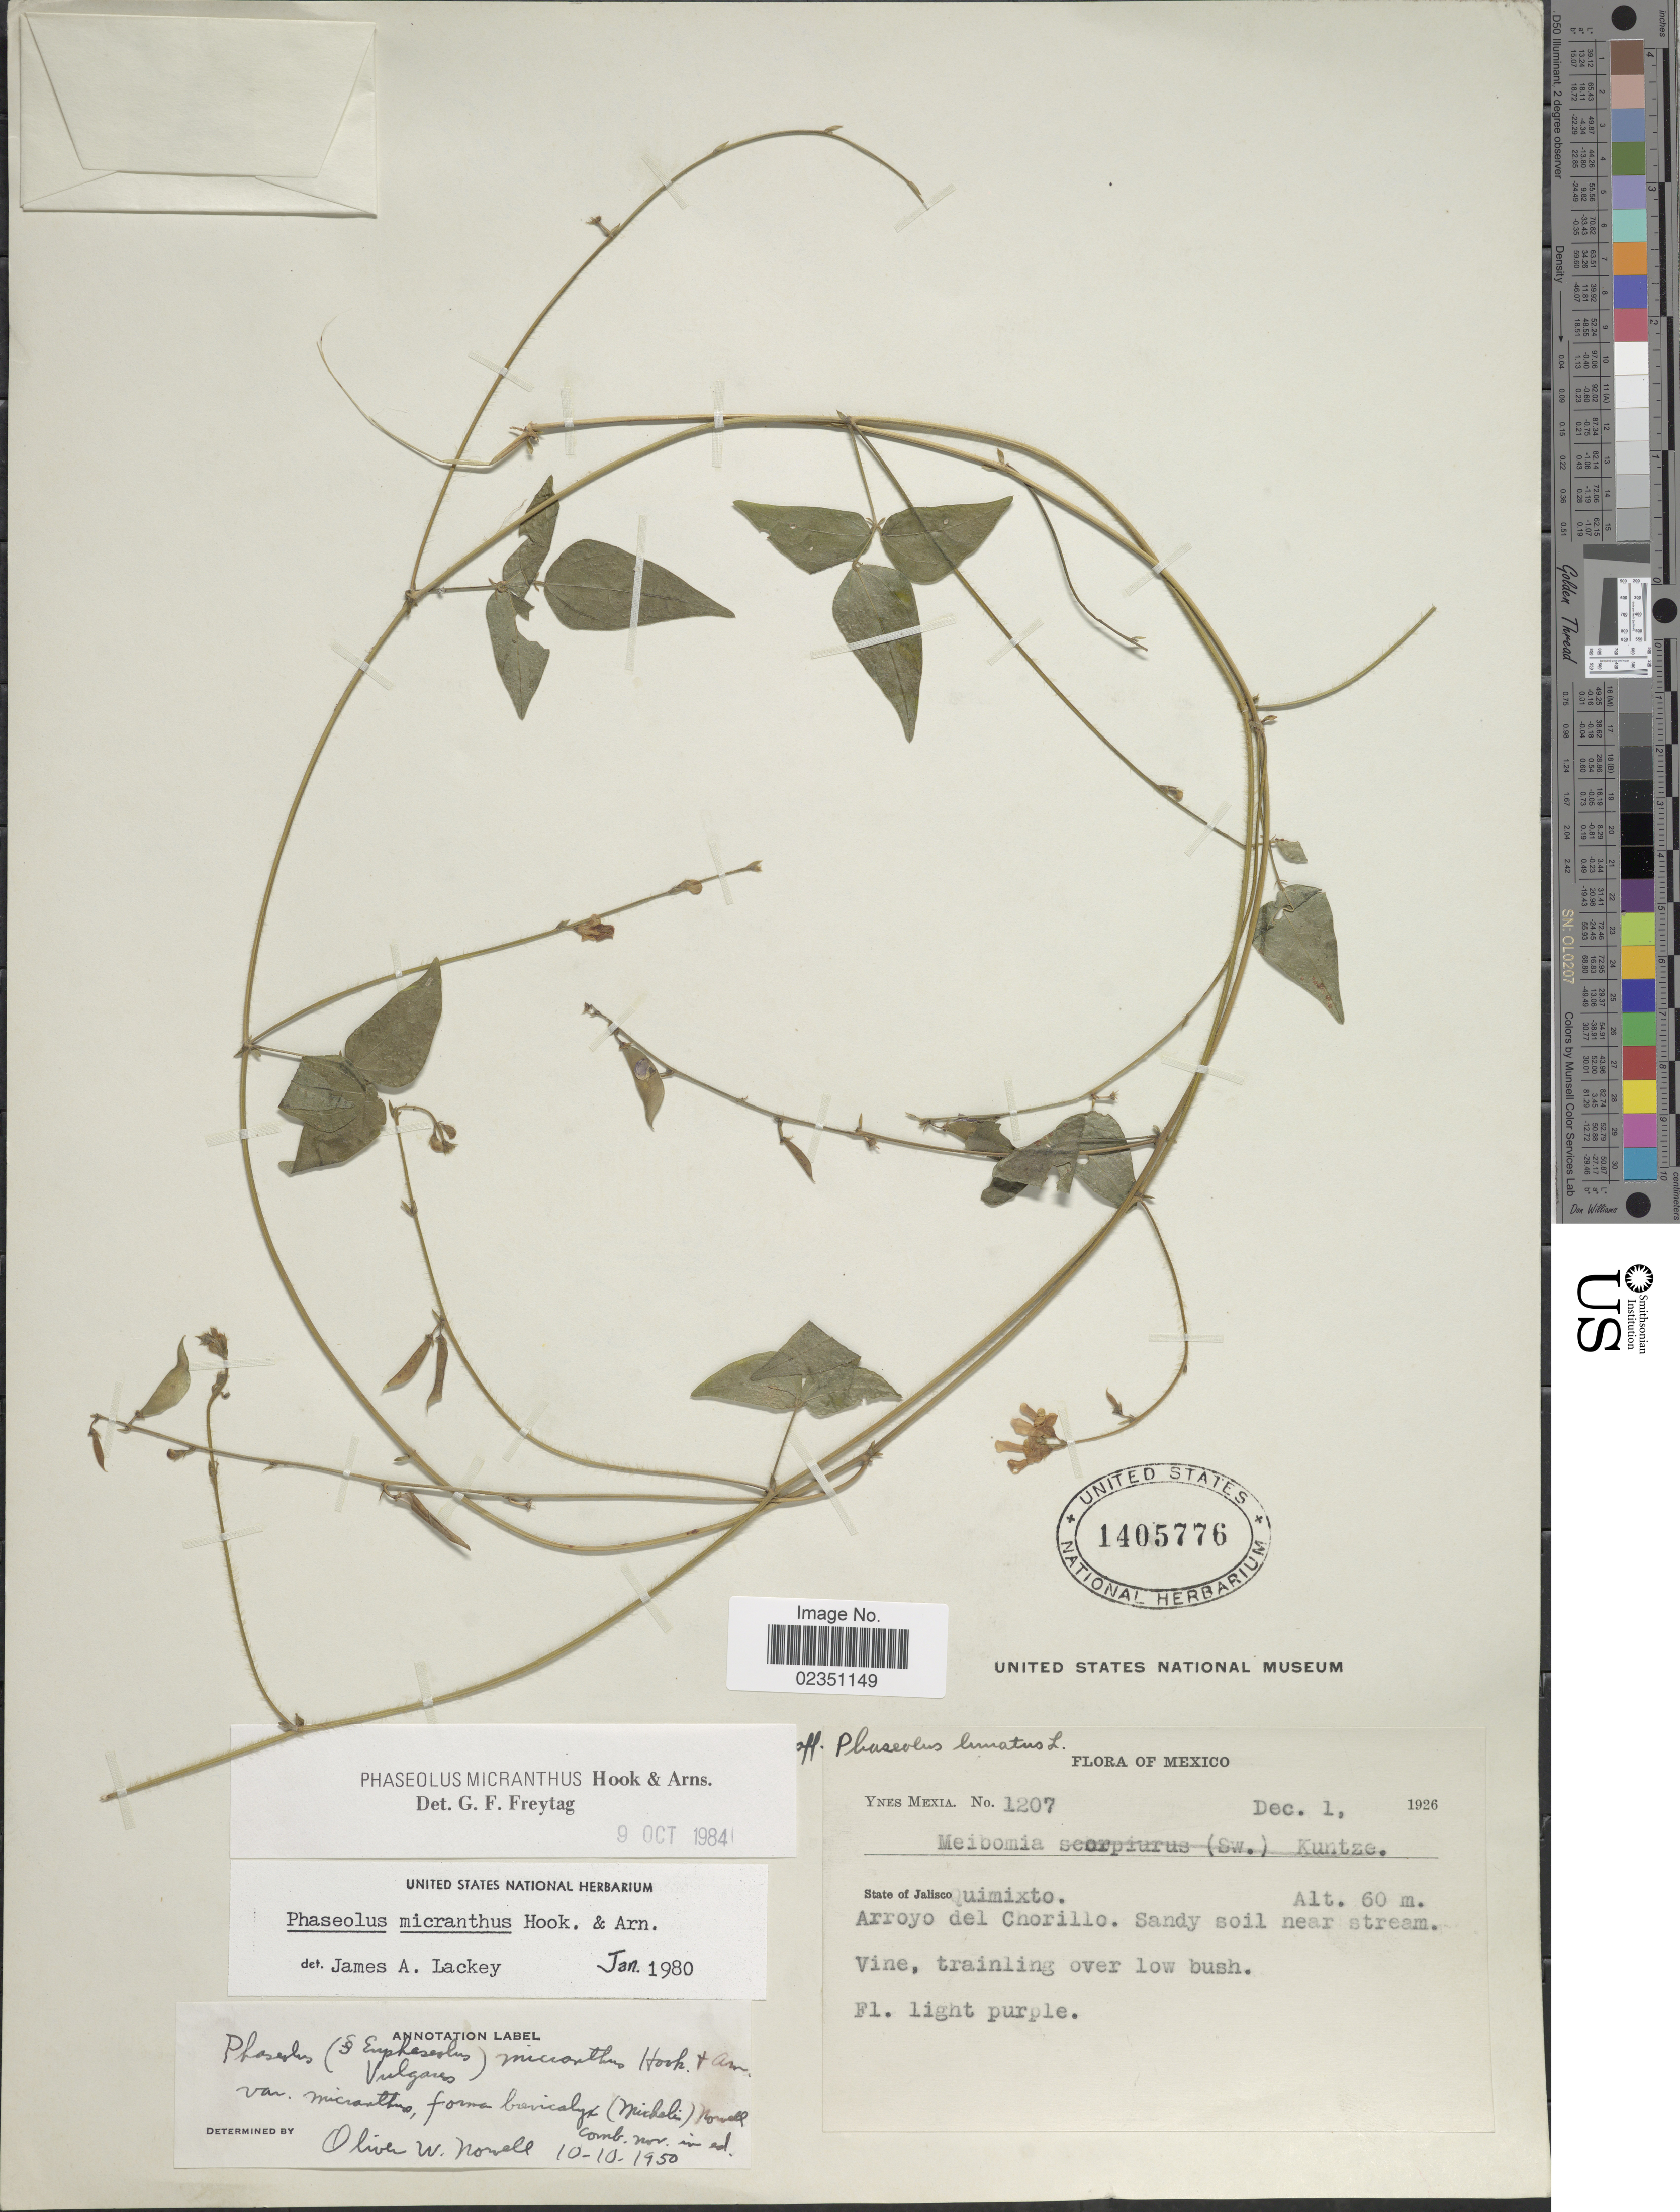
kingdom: Plantae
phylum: Tracheophyta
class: Magnoliopsida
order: Fabales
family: Fabaceae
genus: Phaseolus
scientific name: Phaseolus micranthus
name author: Hook. & Arn.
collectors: Y. Mexia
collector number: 1207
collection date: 1926-12-01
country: Mexico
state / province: Jalisco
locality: Quimixto. Arroyo del Chorillo.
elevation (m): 60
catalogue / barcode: US 1405776